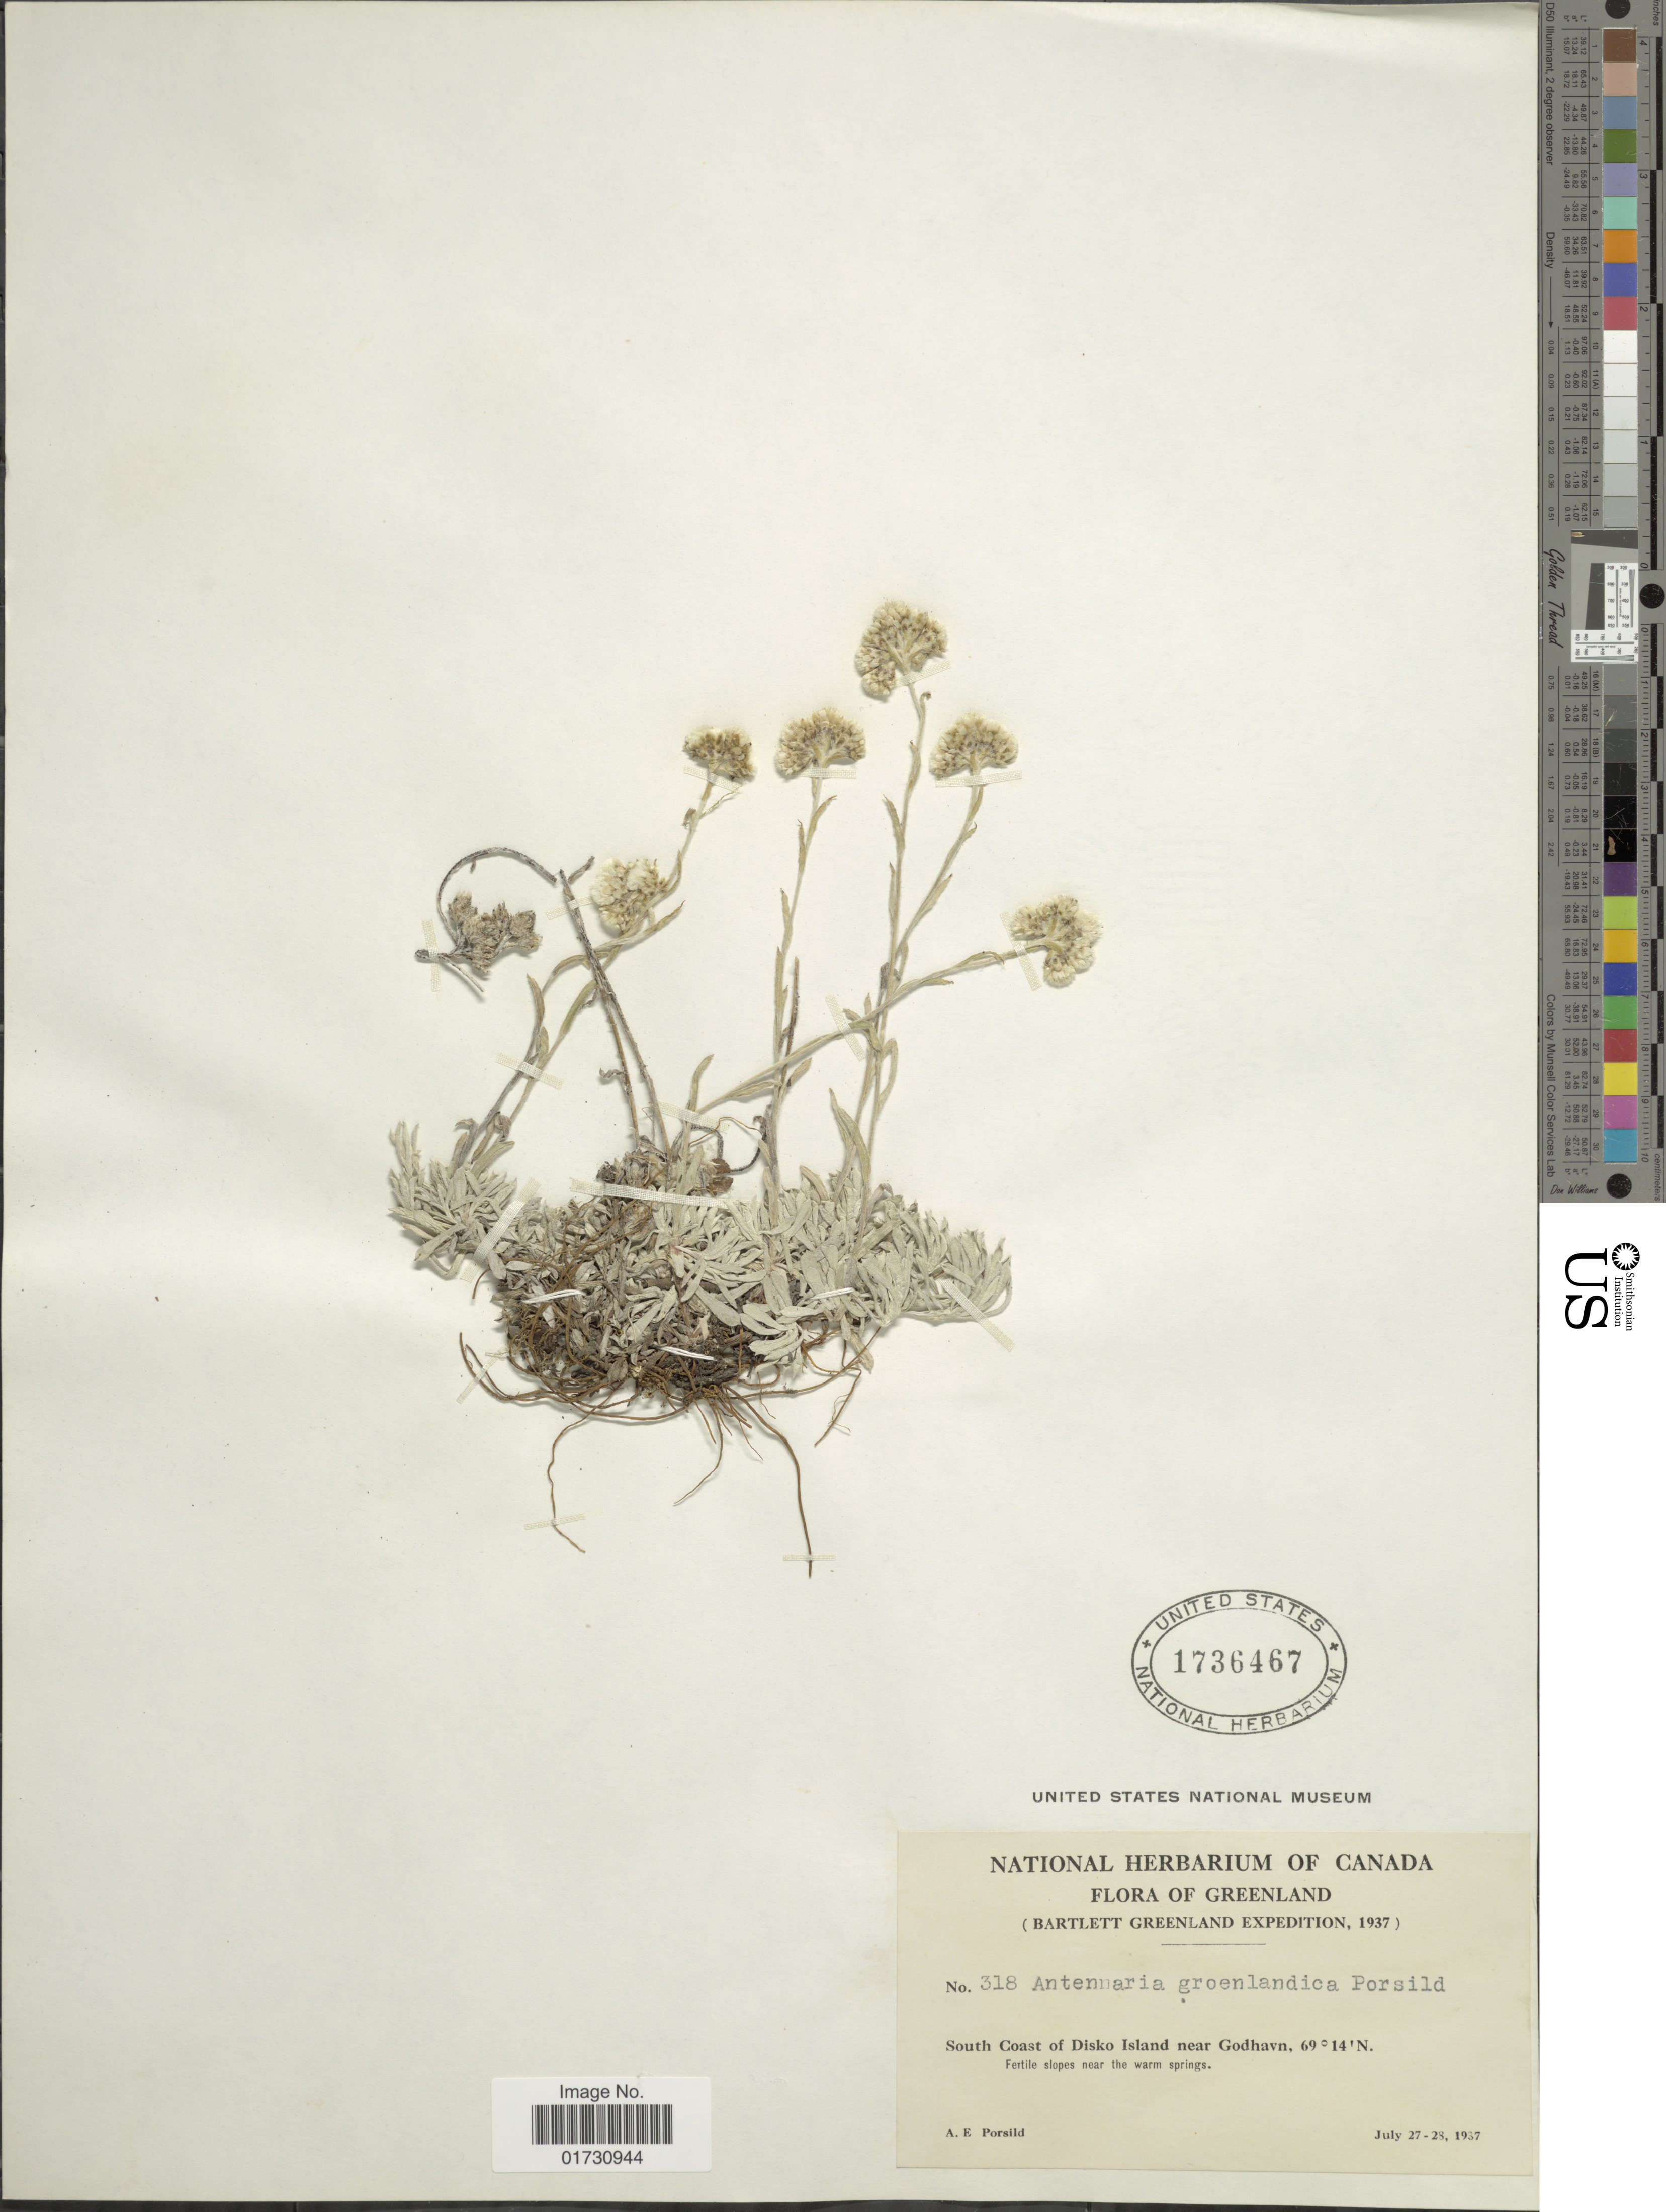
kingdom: Plantae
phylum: Tracheophyta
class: Magnoliopsida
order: Asterales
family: Asteraceae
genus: Antennaria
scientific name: Antennaria groenlandica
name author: Porsild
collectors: A. E. Porsild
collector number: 317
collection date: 1937-07-27/1937-07-28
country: Greenland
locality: Bartlett Greenland, South Coast of Disko Island near Godhavn, Fertile slopes near the warm springs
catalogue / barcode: US 1736467